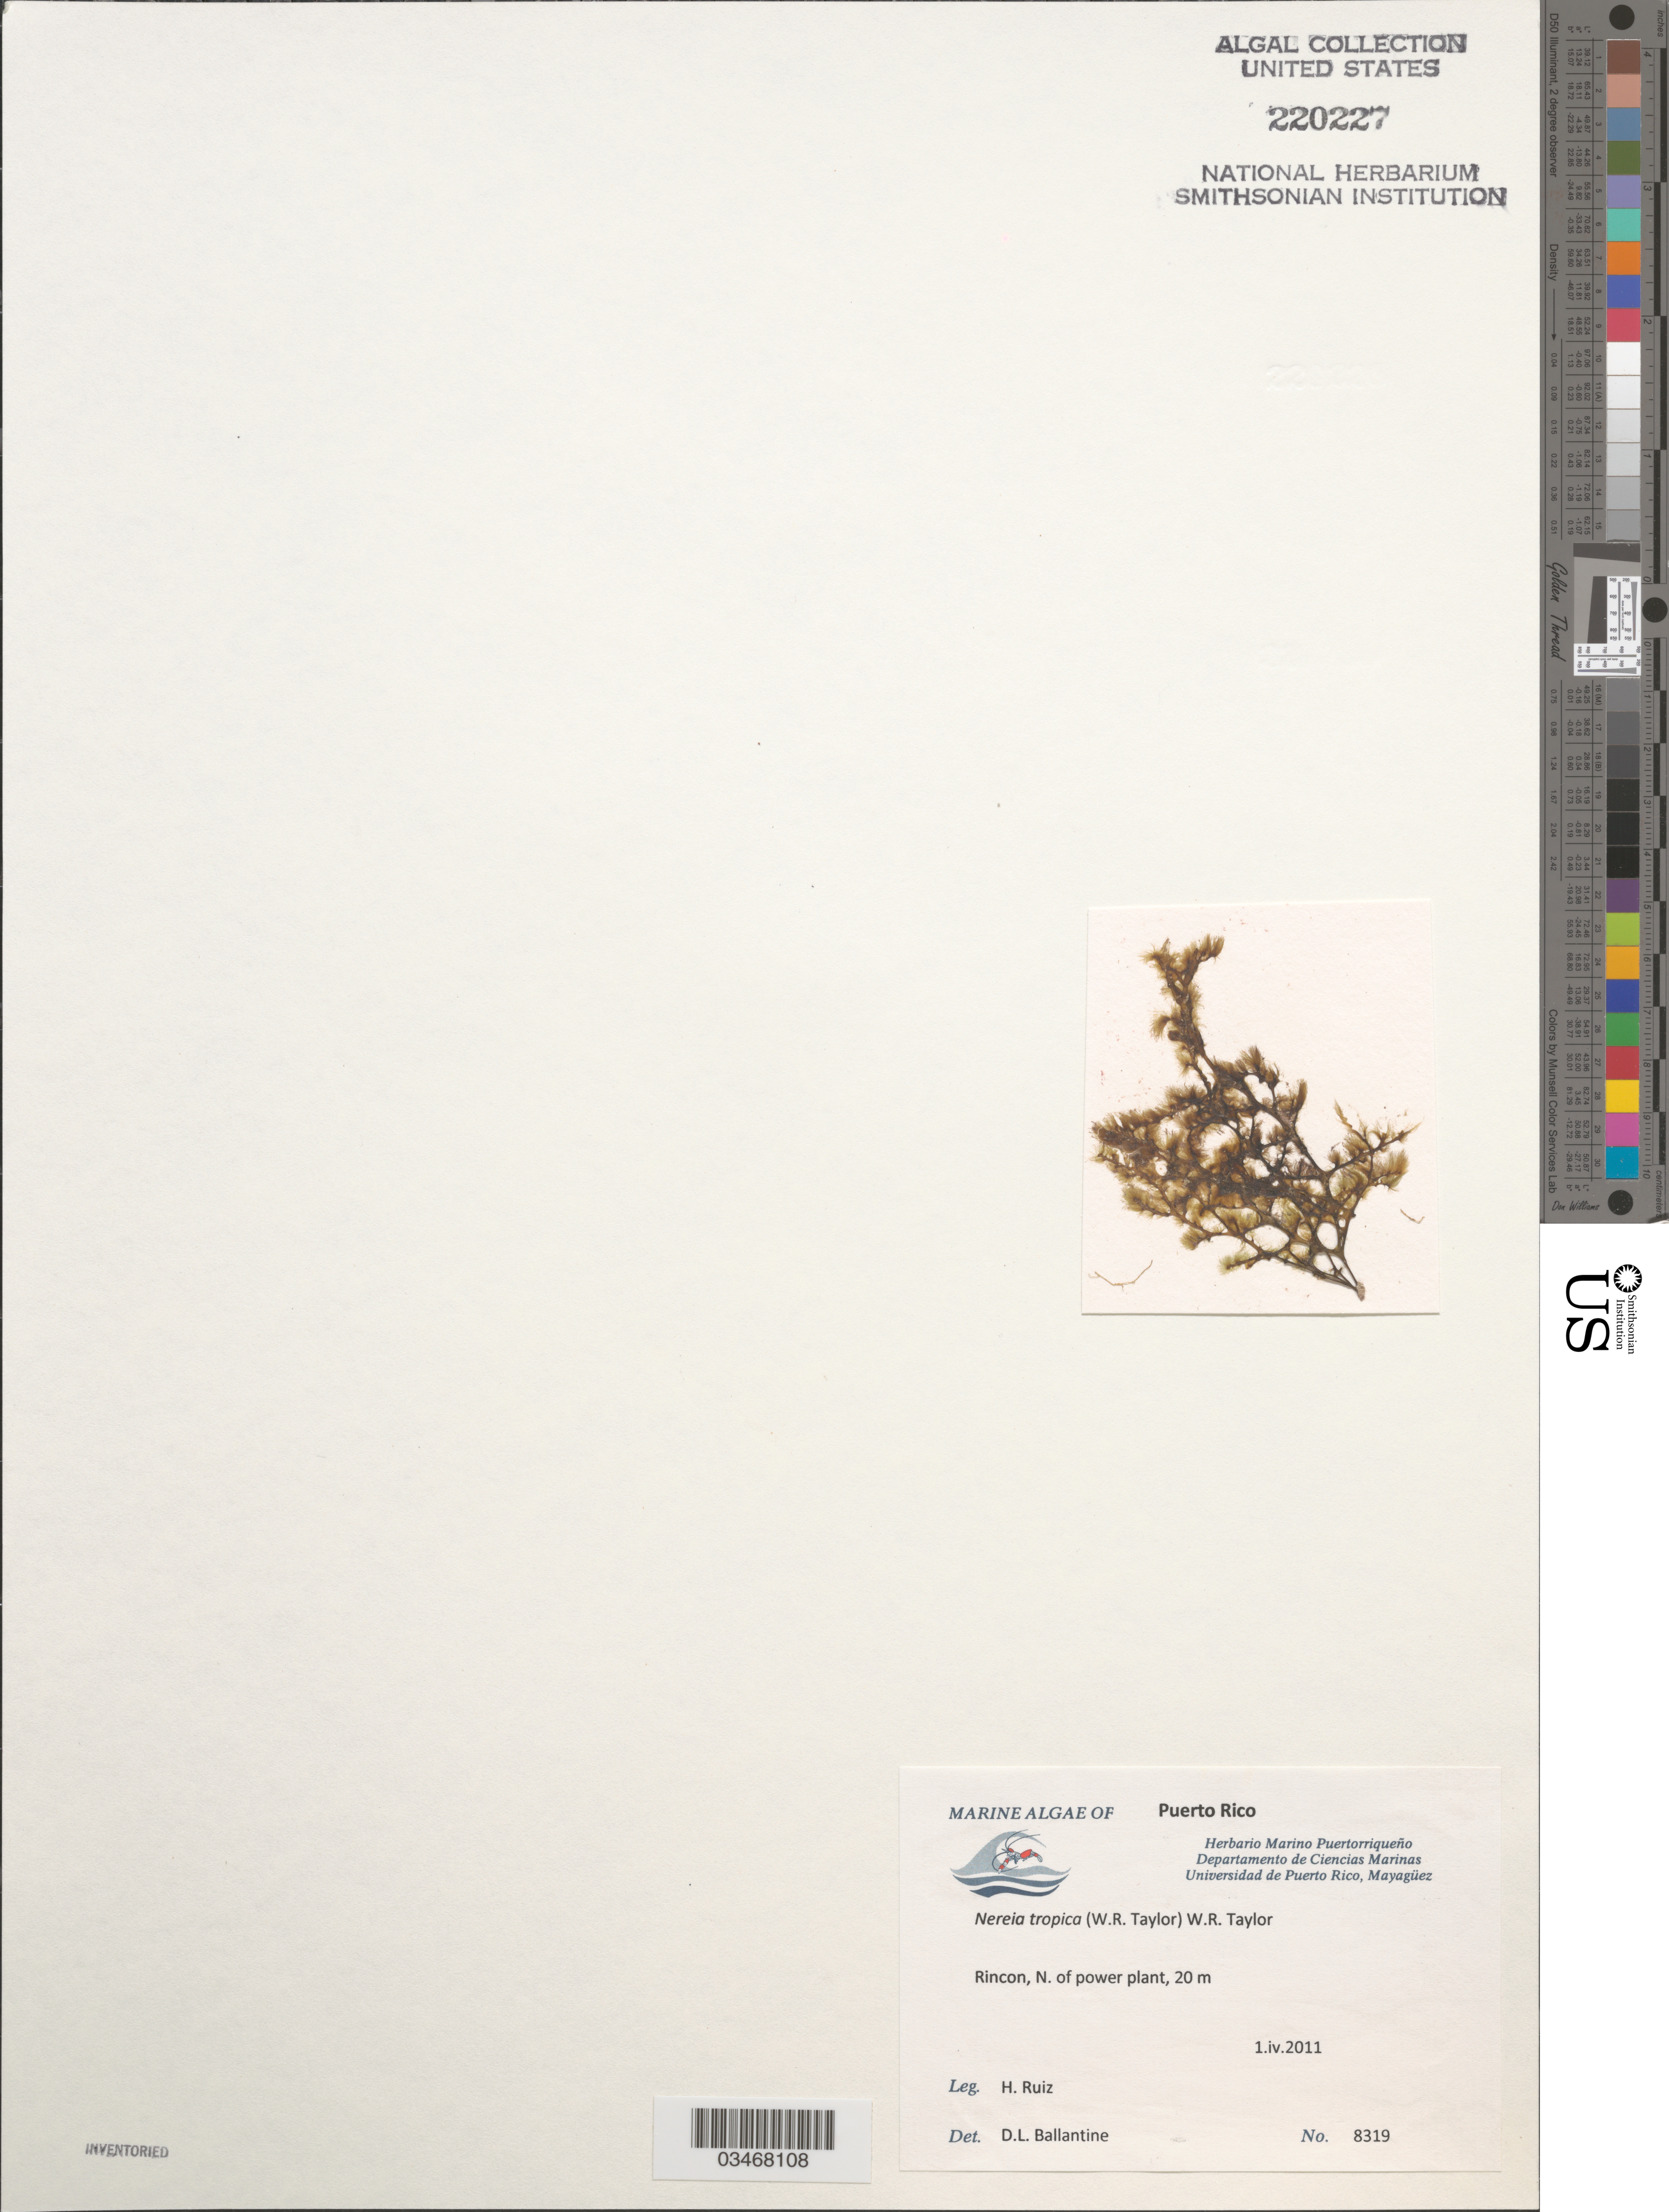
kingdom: Chromista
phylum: Ochrophyta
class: Phaeophyceae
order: Sporochnales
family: Sporochnaceae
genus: Nereia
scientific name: Nereia tropica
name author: (W.R. Taylor) W.R. Taylor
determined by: Ballantine, D. L.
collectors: H. Ruiz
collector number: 8319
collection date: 2011-04-01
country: Puerto Rico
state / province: Rincon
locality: N. of power plant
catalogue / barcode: US 220227